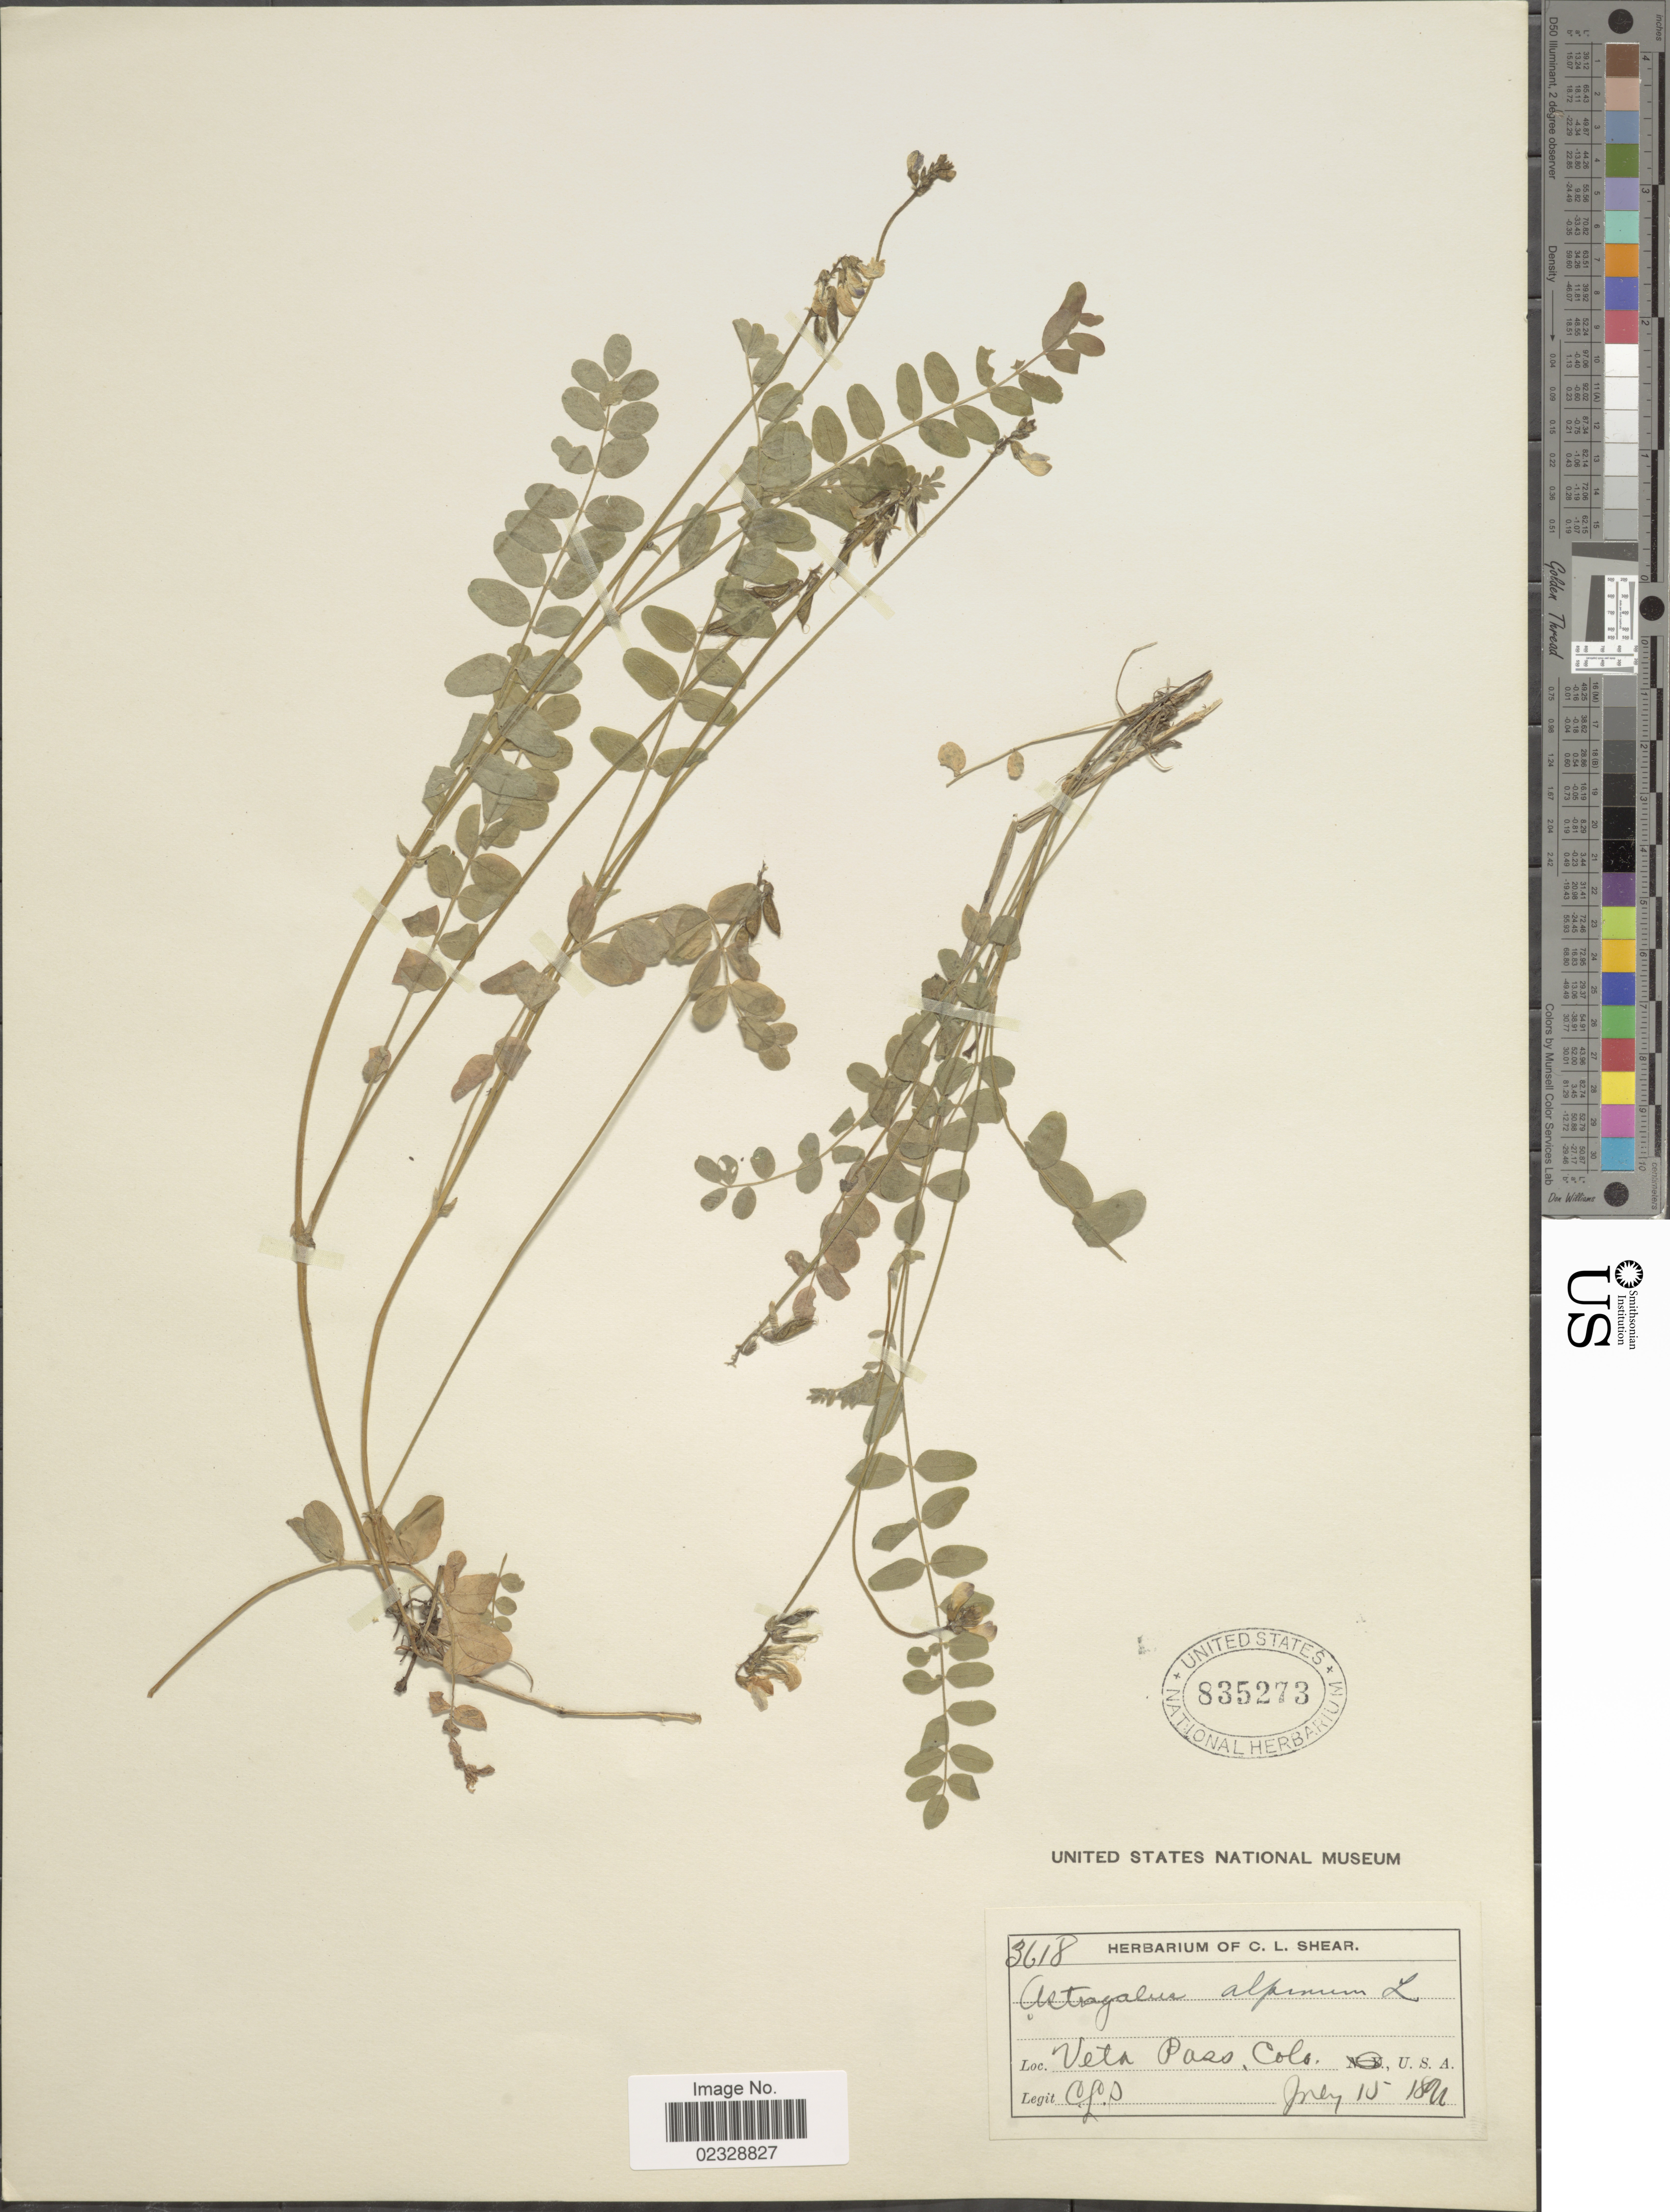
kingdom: Plantae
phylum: Tracheophyta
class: Magnoliopsida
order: Fabales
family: Fabaceae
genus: Astragalus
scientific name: Astragalus alpinus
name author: L.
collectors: C. L. Shear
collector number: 3618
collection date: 1891-06-15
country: United States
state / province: Colorado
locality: Veta Paso, Colo.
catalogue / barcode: US 835273